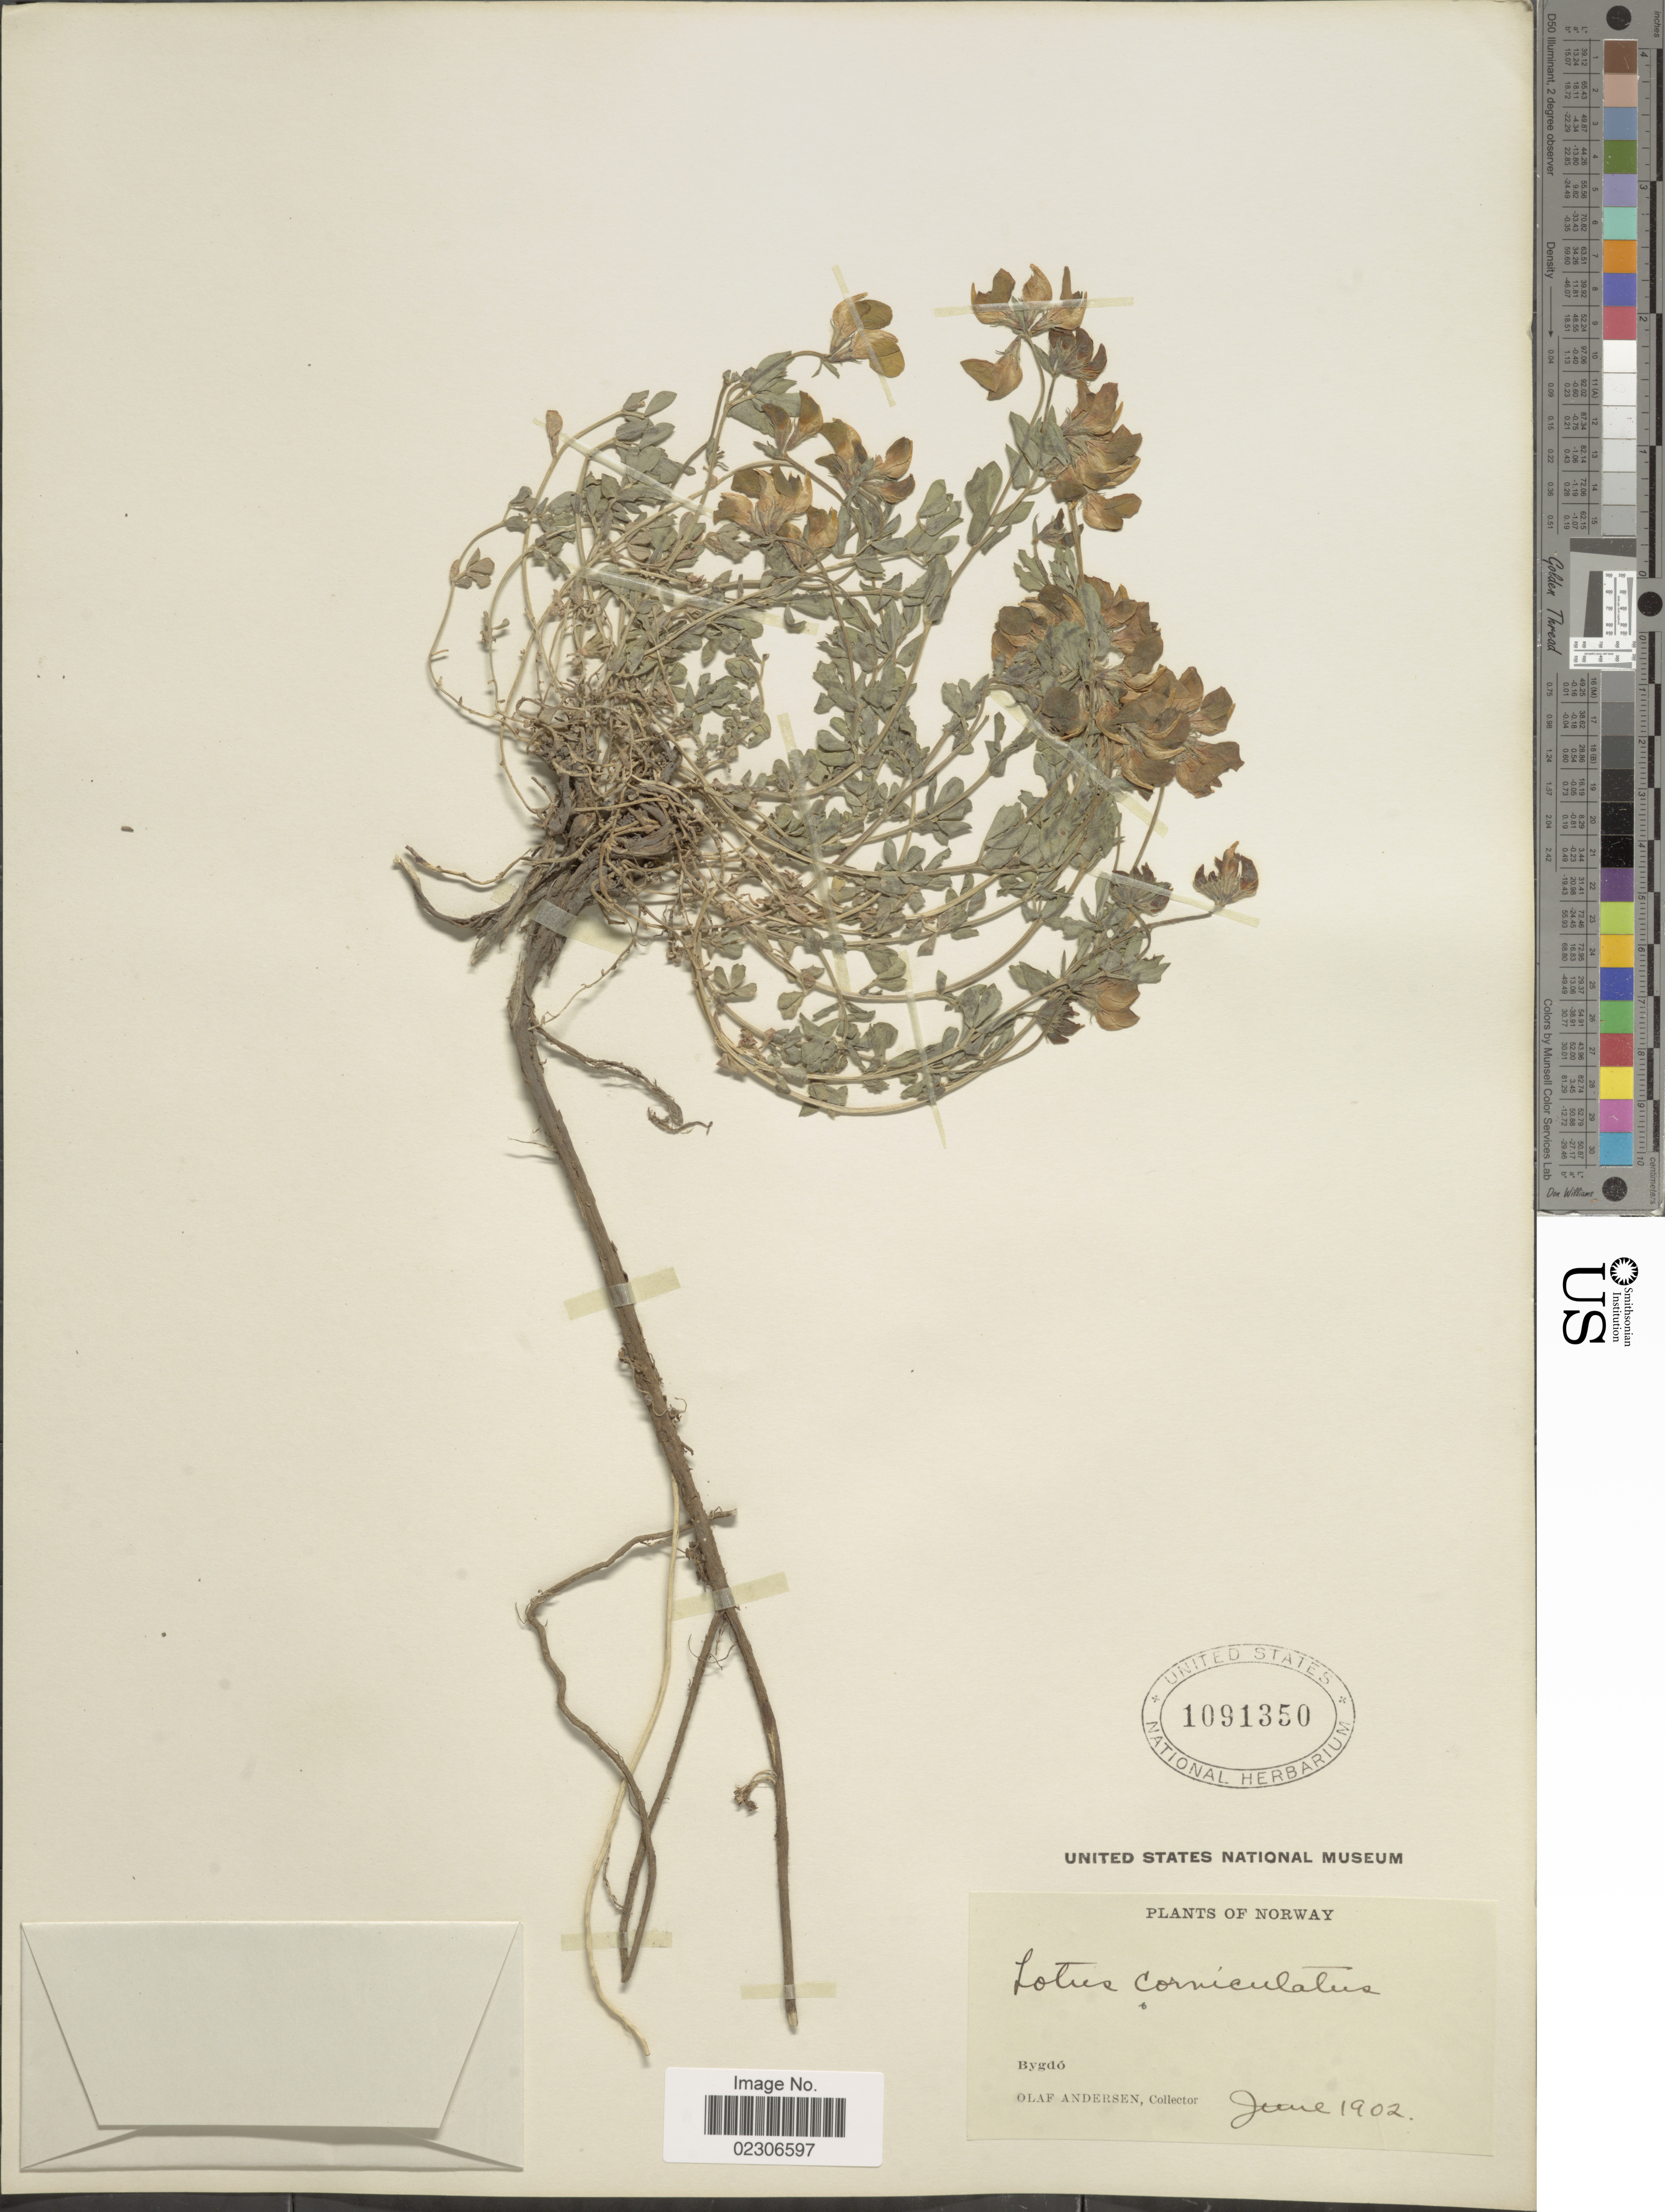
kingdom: Plantae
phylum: Tracheophyta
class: Magnoliopsida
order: Fabales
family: Fabaceae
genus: Lotus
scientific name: Lotus corniculatus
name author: L.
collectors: O. Andersen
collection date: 1902-06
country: Norway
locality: Bygdó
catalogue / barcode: US 1091350